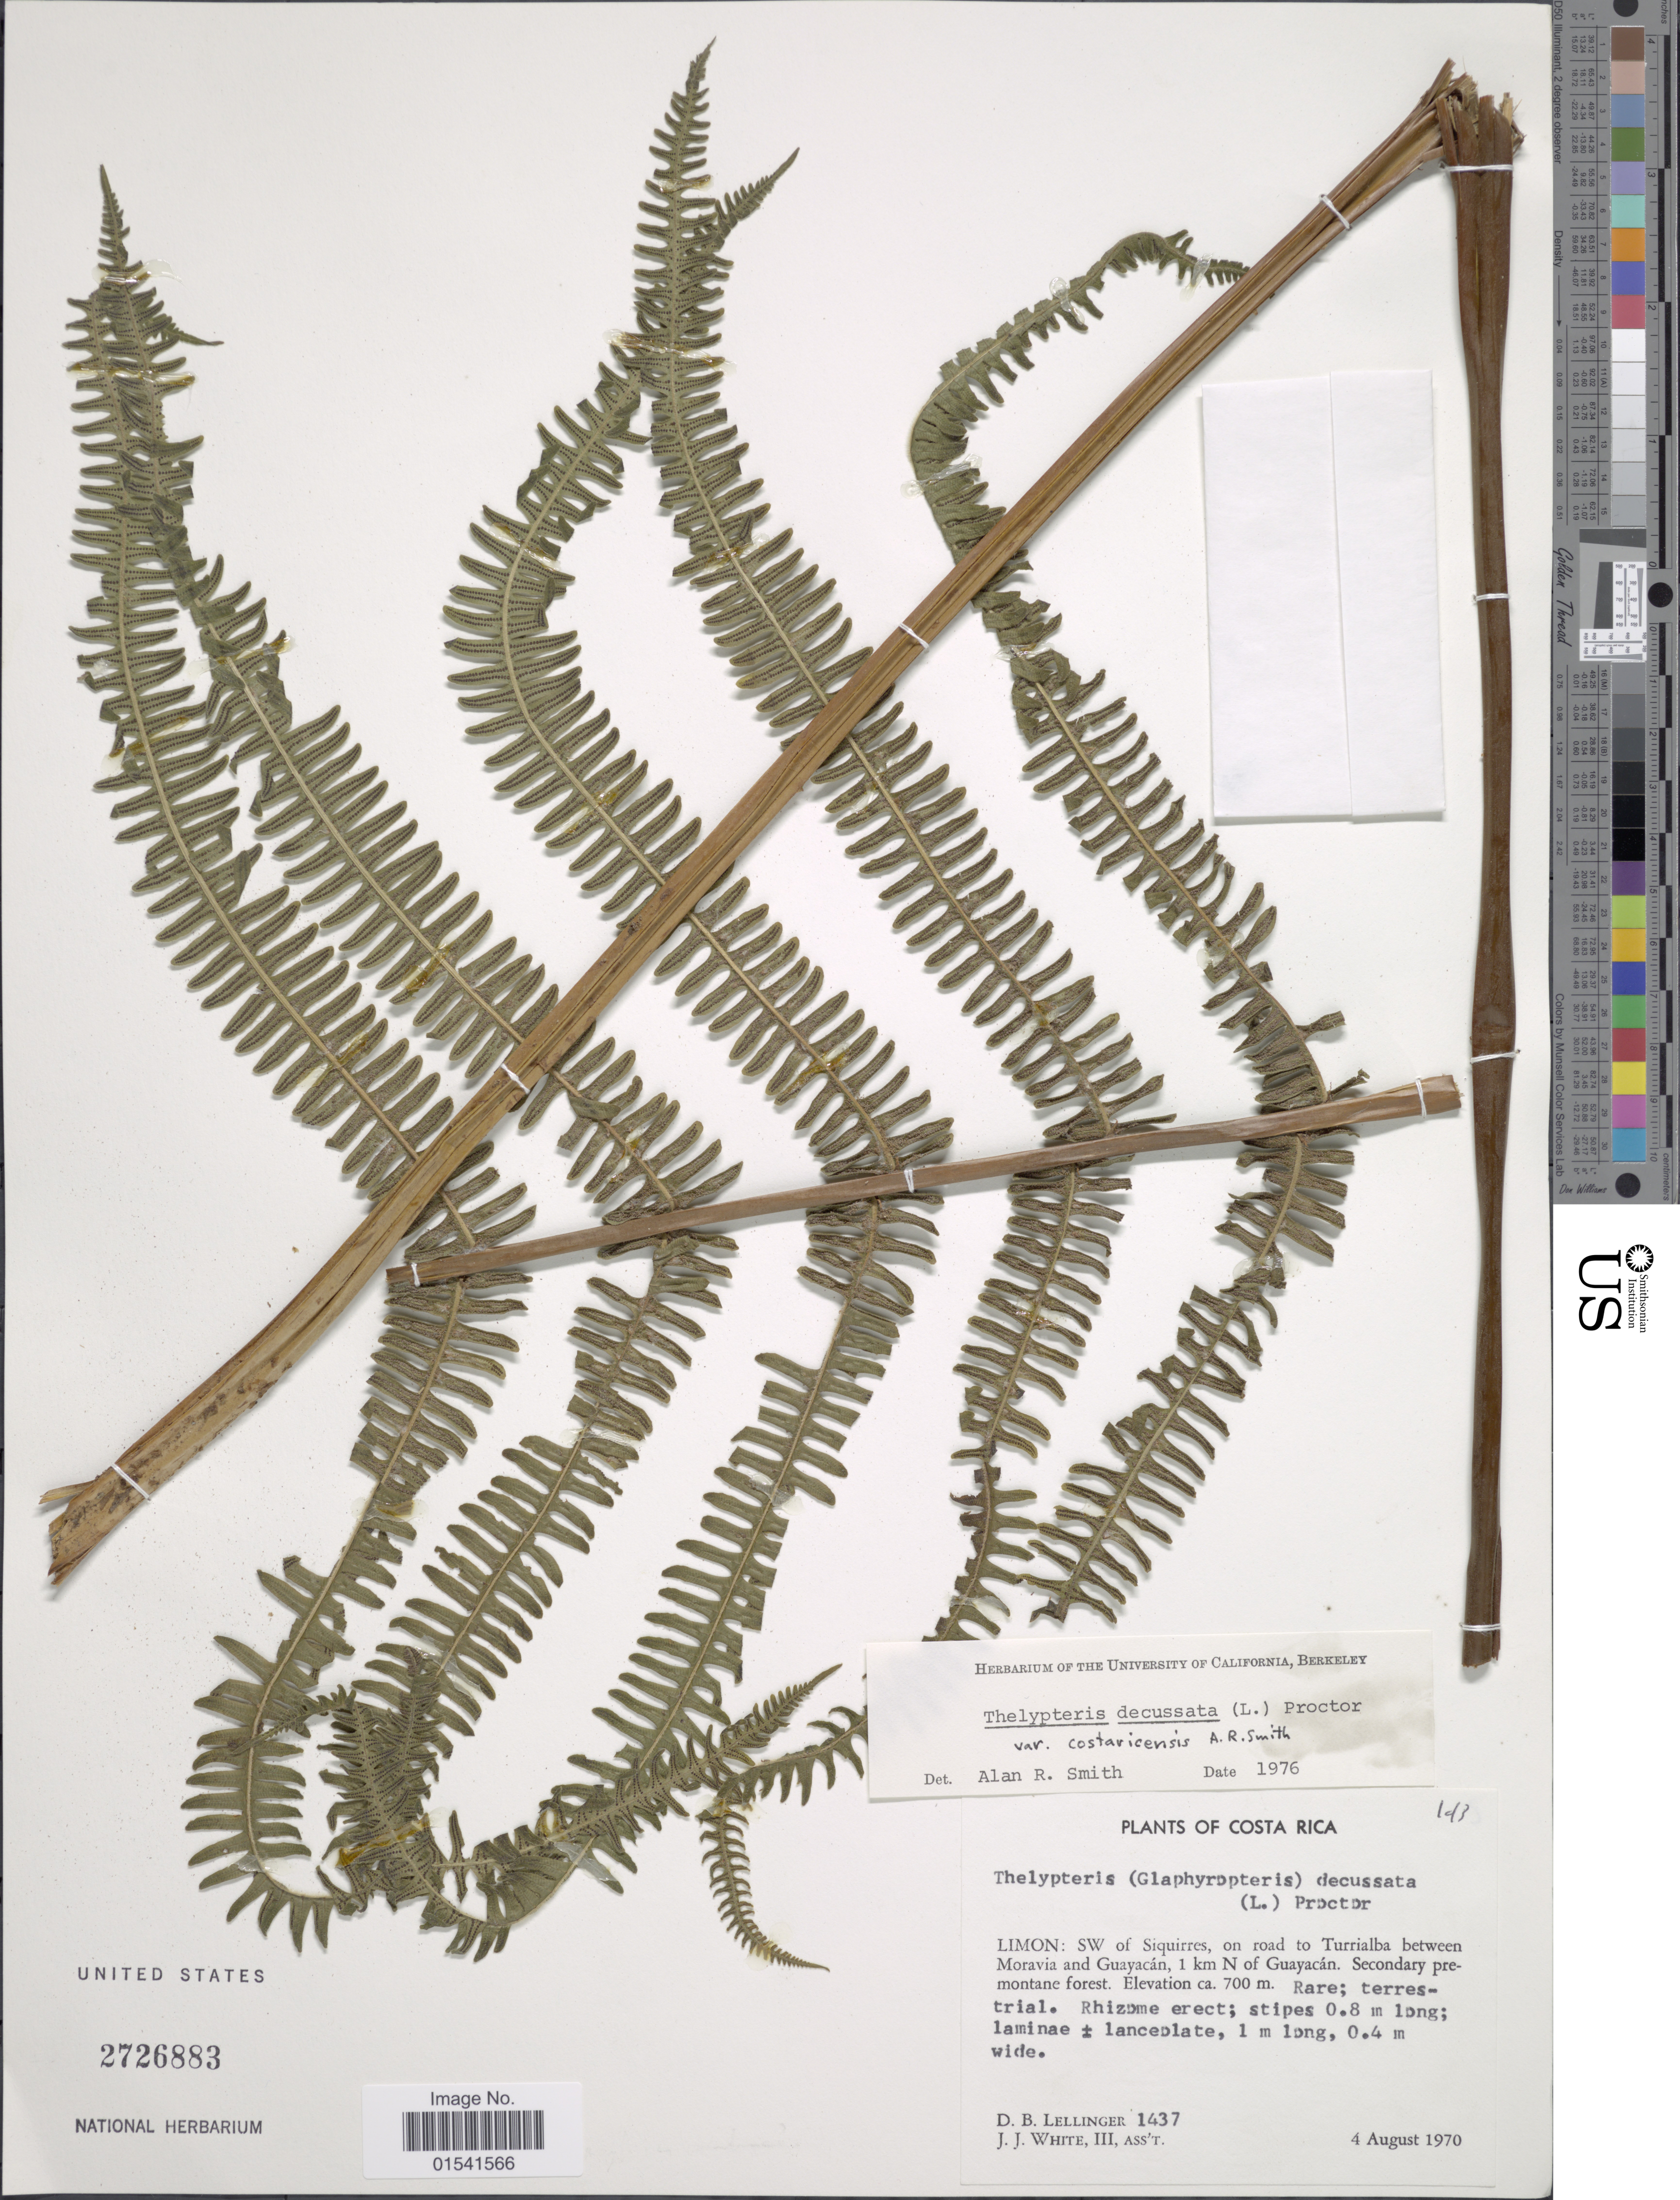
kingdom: Plantae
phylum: Tracheophyta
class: Polypodiopsida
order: Polypodiales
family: Thelypteridaceae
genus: Steiropteris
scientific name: Steiropteris decussata (L.) comb. nov., ined. 2015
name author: (L.)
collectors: D. B. Lellinger & J. J. White III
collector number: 1437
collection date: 1970-08-04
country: Costa Rica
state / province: Limón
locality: SW of Siquirres, on road to Turrialba between Moravia and Guayacán, 1 km N of Guayacán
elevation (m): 700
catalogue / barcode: US 2726883